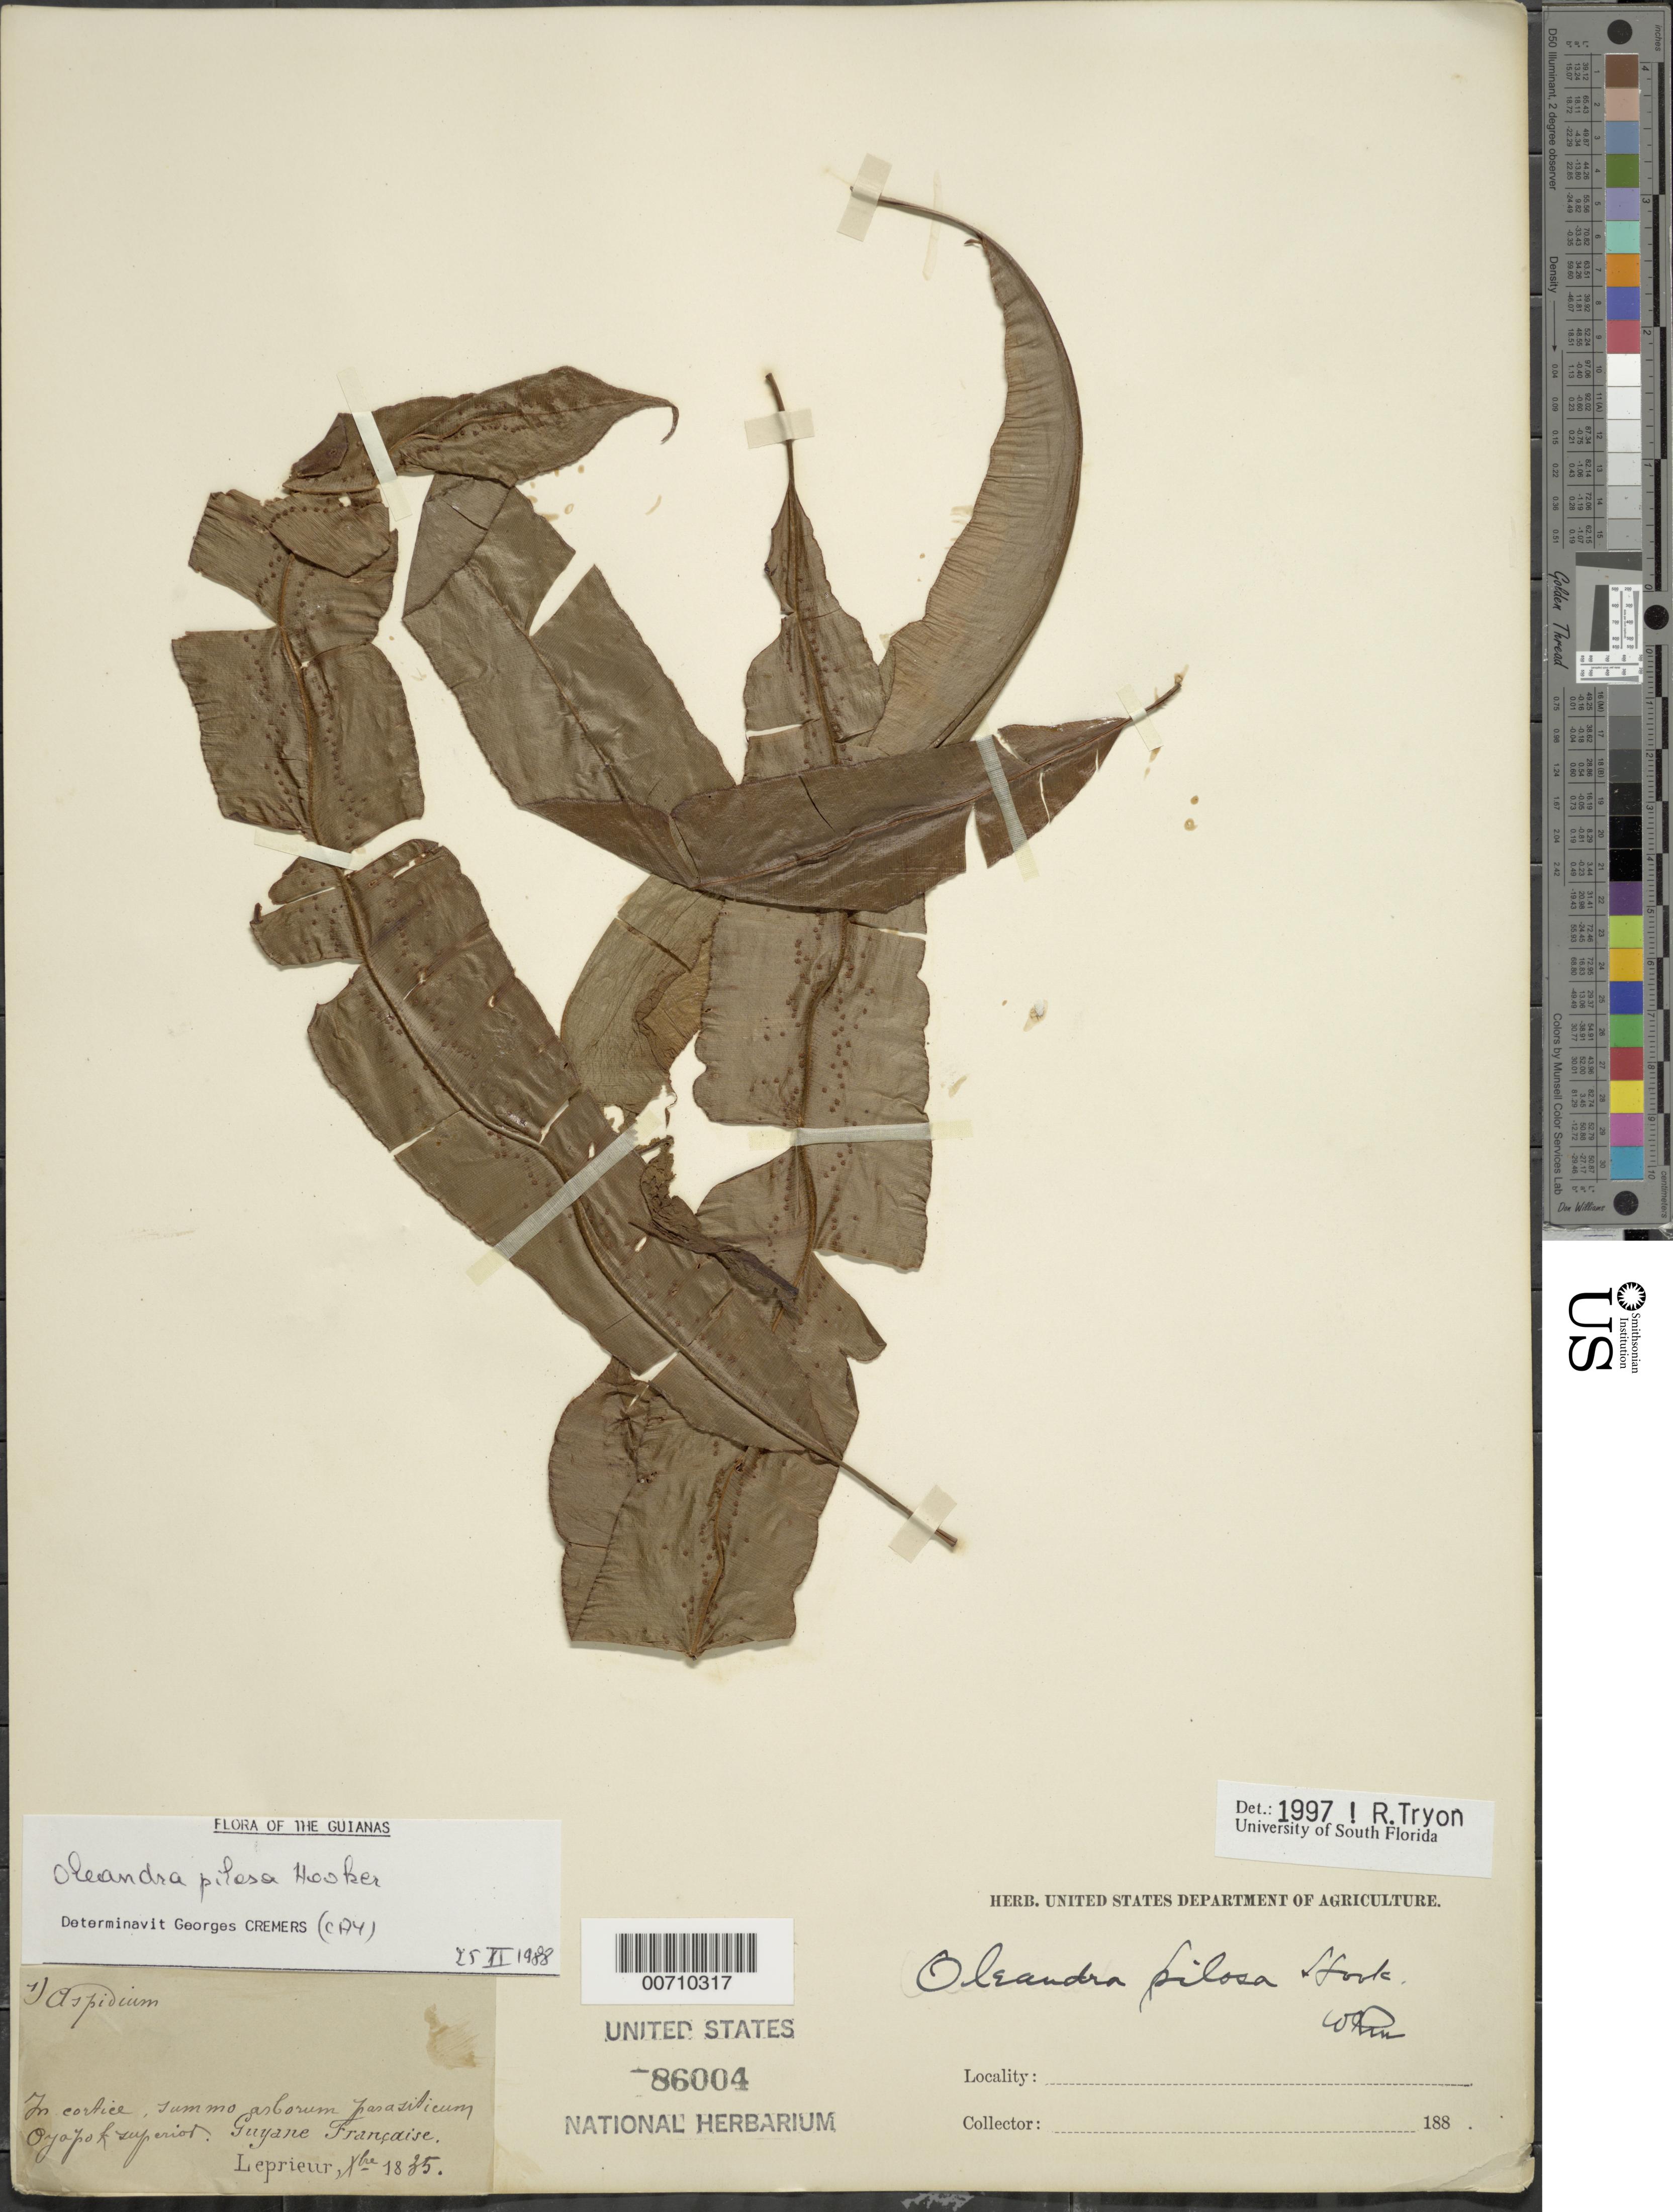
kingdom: Plantae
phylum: Tracheophyta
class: Polypodiopsida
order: Polypodiales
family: Oleandraceae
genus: Oleandra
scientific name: Oleandra pilosa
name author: Hook.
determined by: Tryon, --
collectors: F. M. R. Leprieur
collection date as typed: October 1835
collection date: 1835-10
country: French Guiana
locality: Oyapock, superíor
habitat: In cortice, summo arborum parasiticum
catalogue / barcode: US 86004